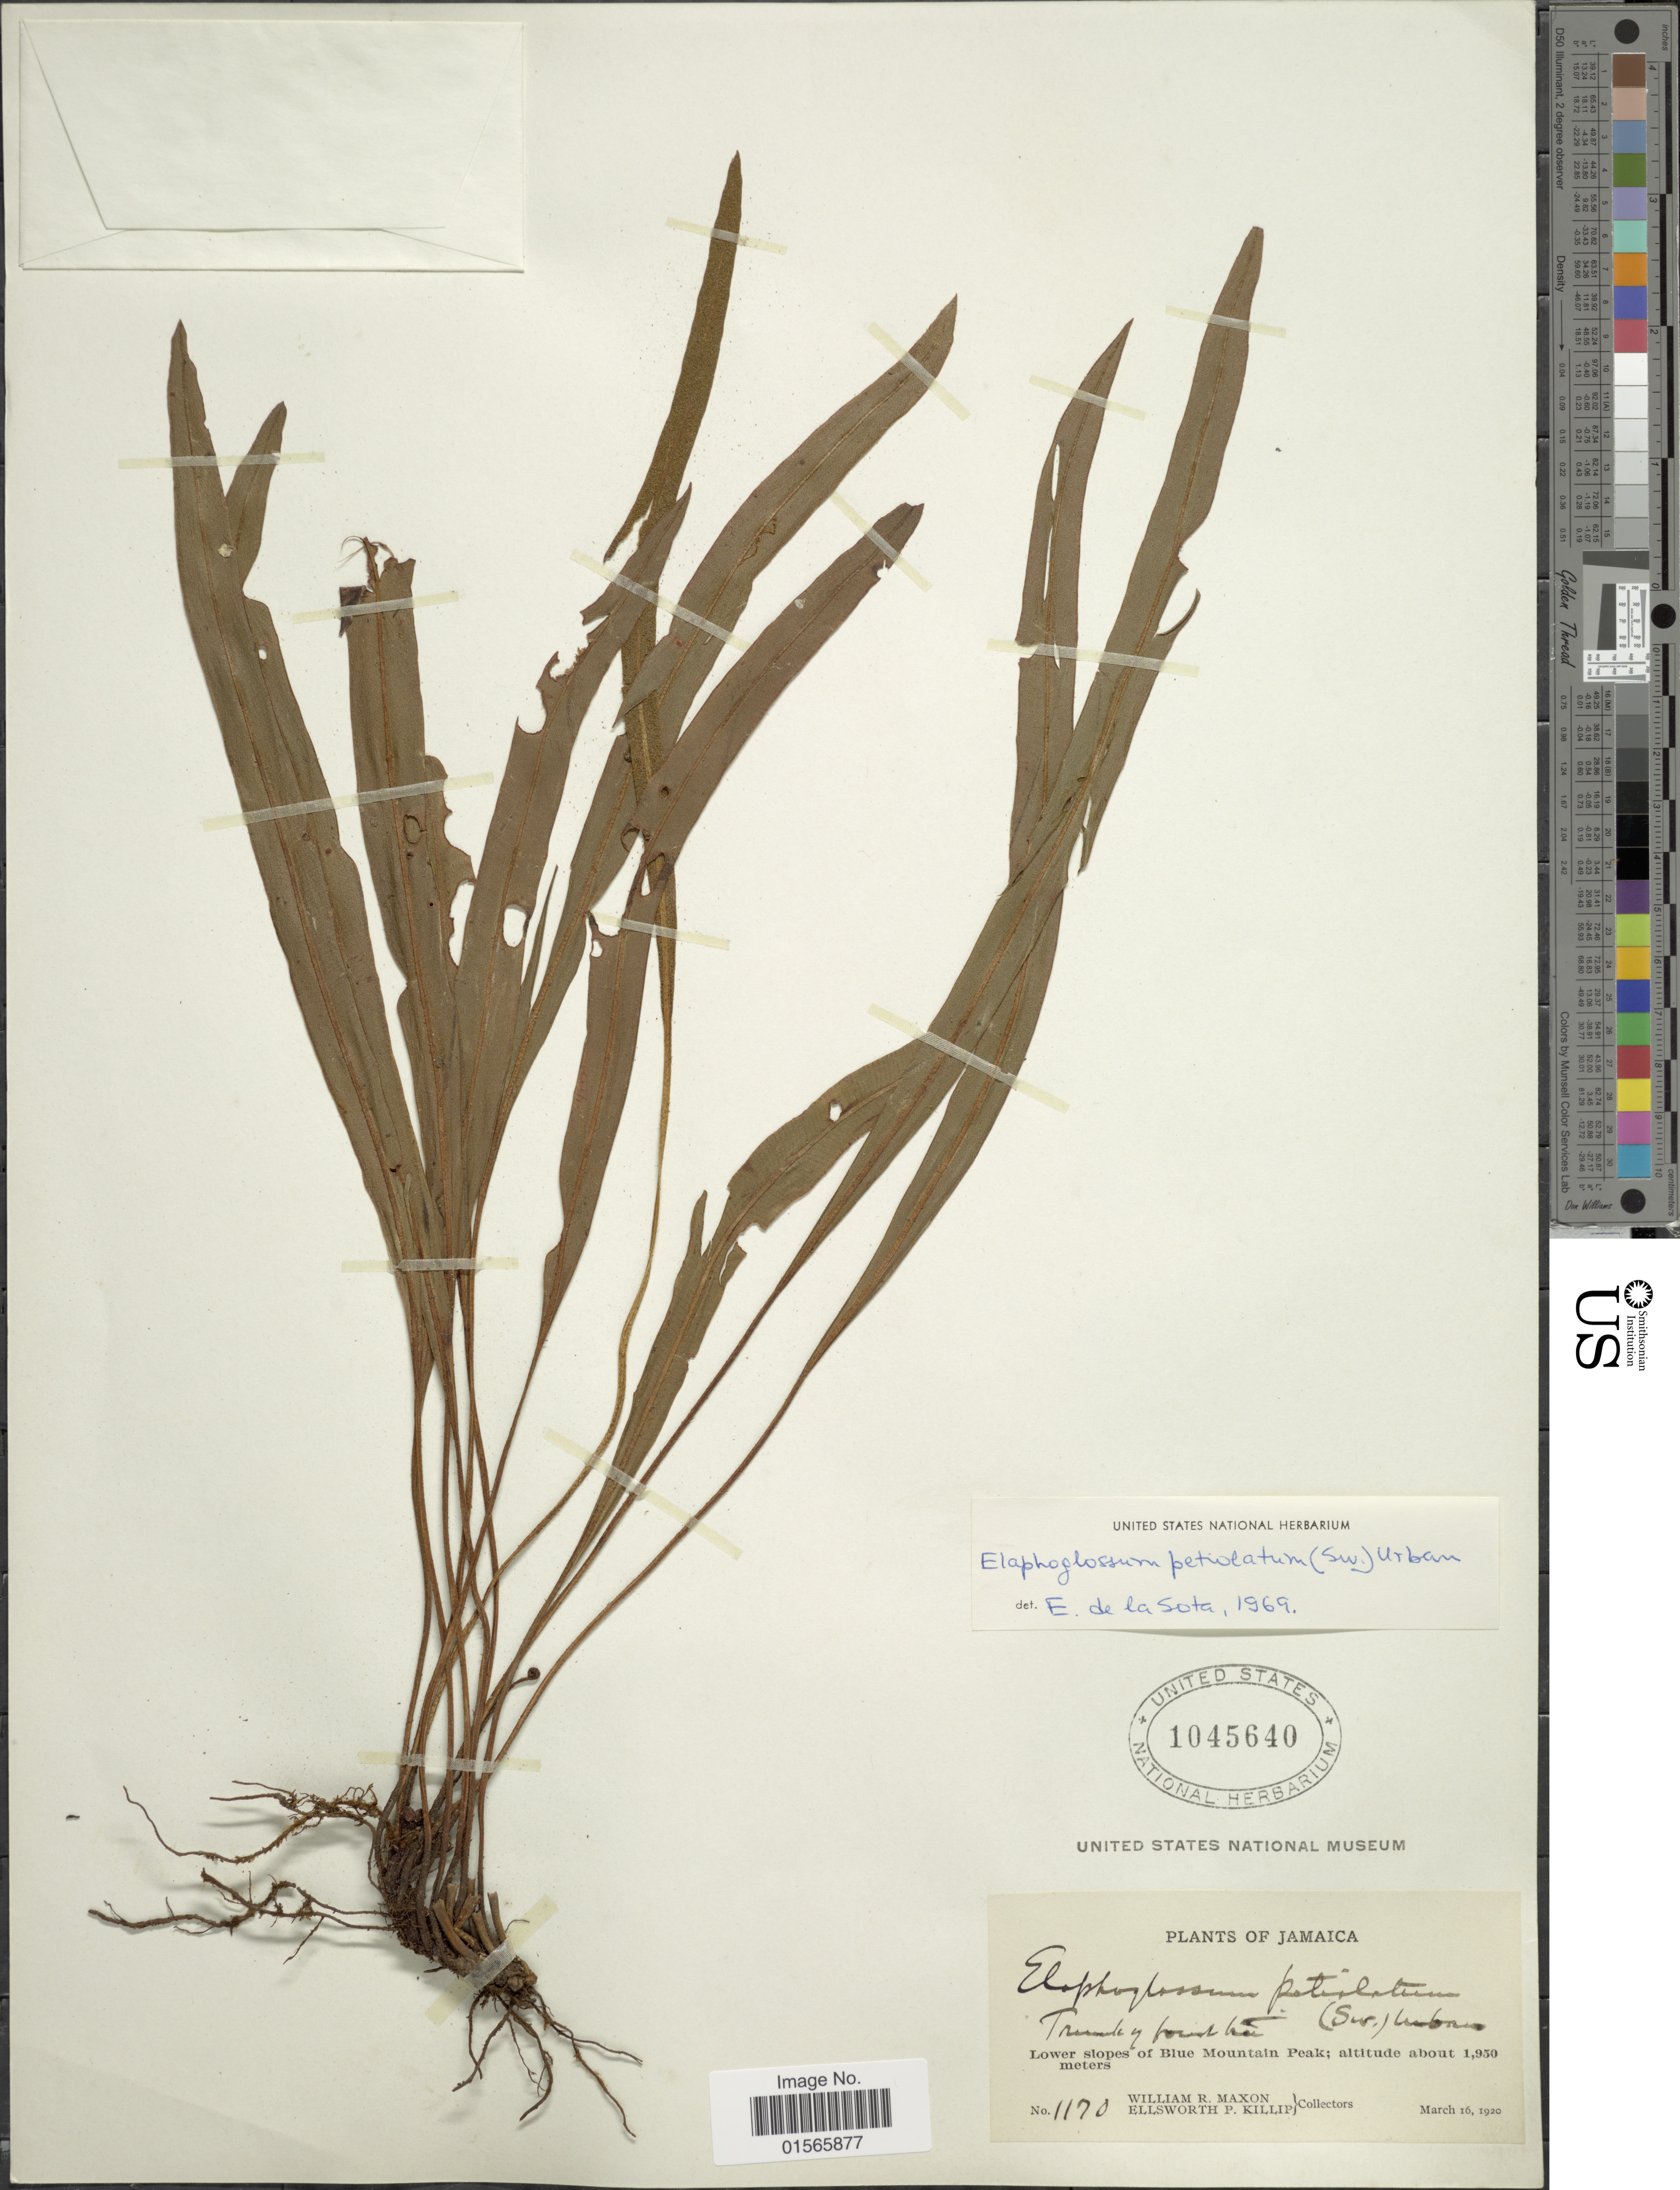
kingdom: Plantae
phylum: Tracheophyta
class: Polypodiopsida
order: Polypodiales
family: Dryopteridaceae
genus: Elaphoglossum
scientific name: Elaphoglossum peltatum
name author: (Sw.) Urb.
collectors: W. R. Maxon & E. P. Killip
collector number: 1170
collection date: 1920-03-16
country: Jamaica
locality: Lower slope of Blue Mountain Peak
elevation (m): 1950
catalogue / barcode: US 1045640